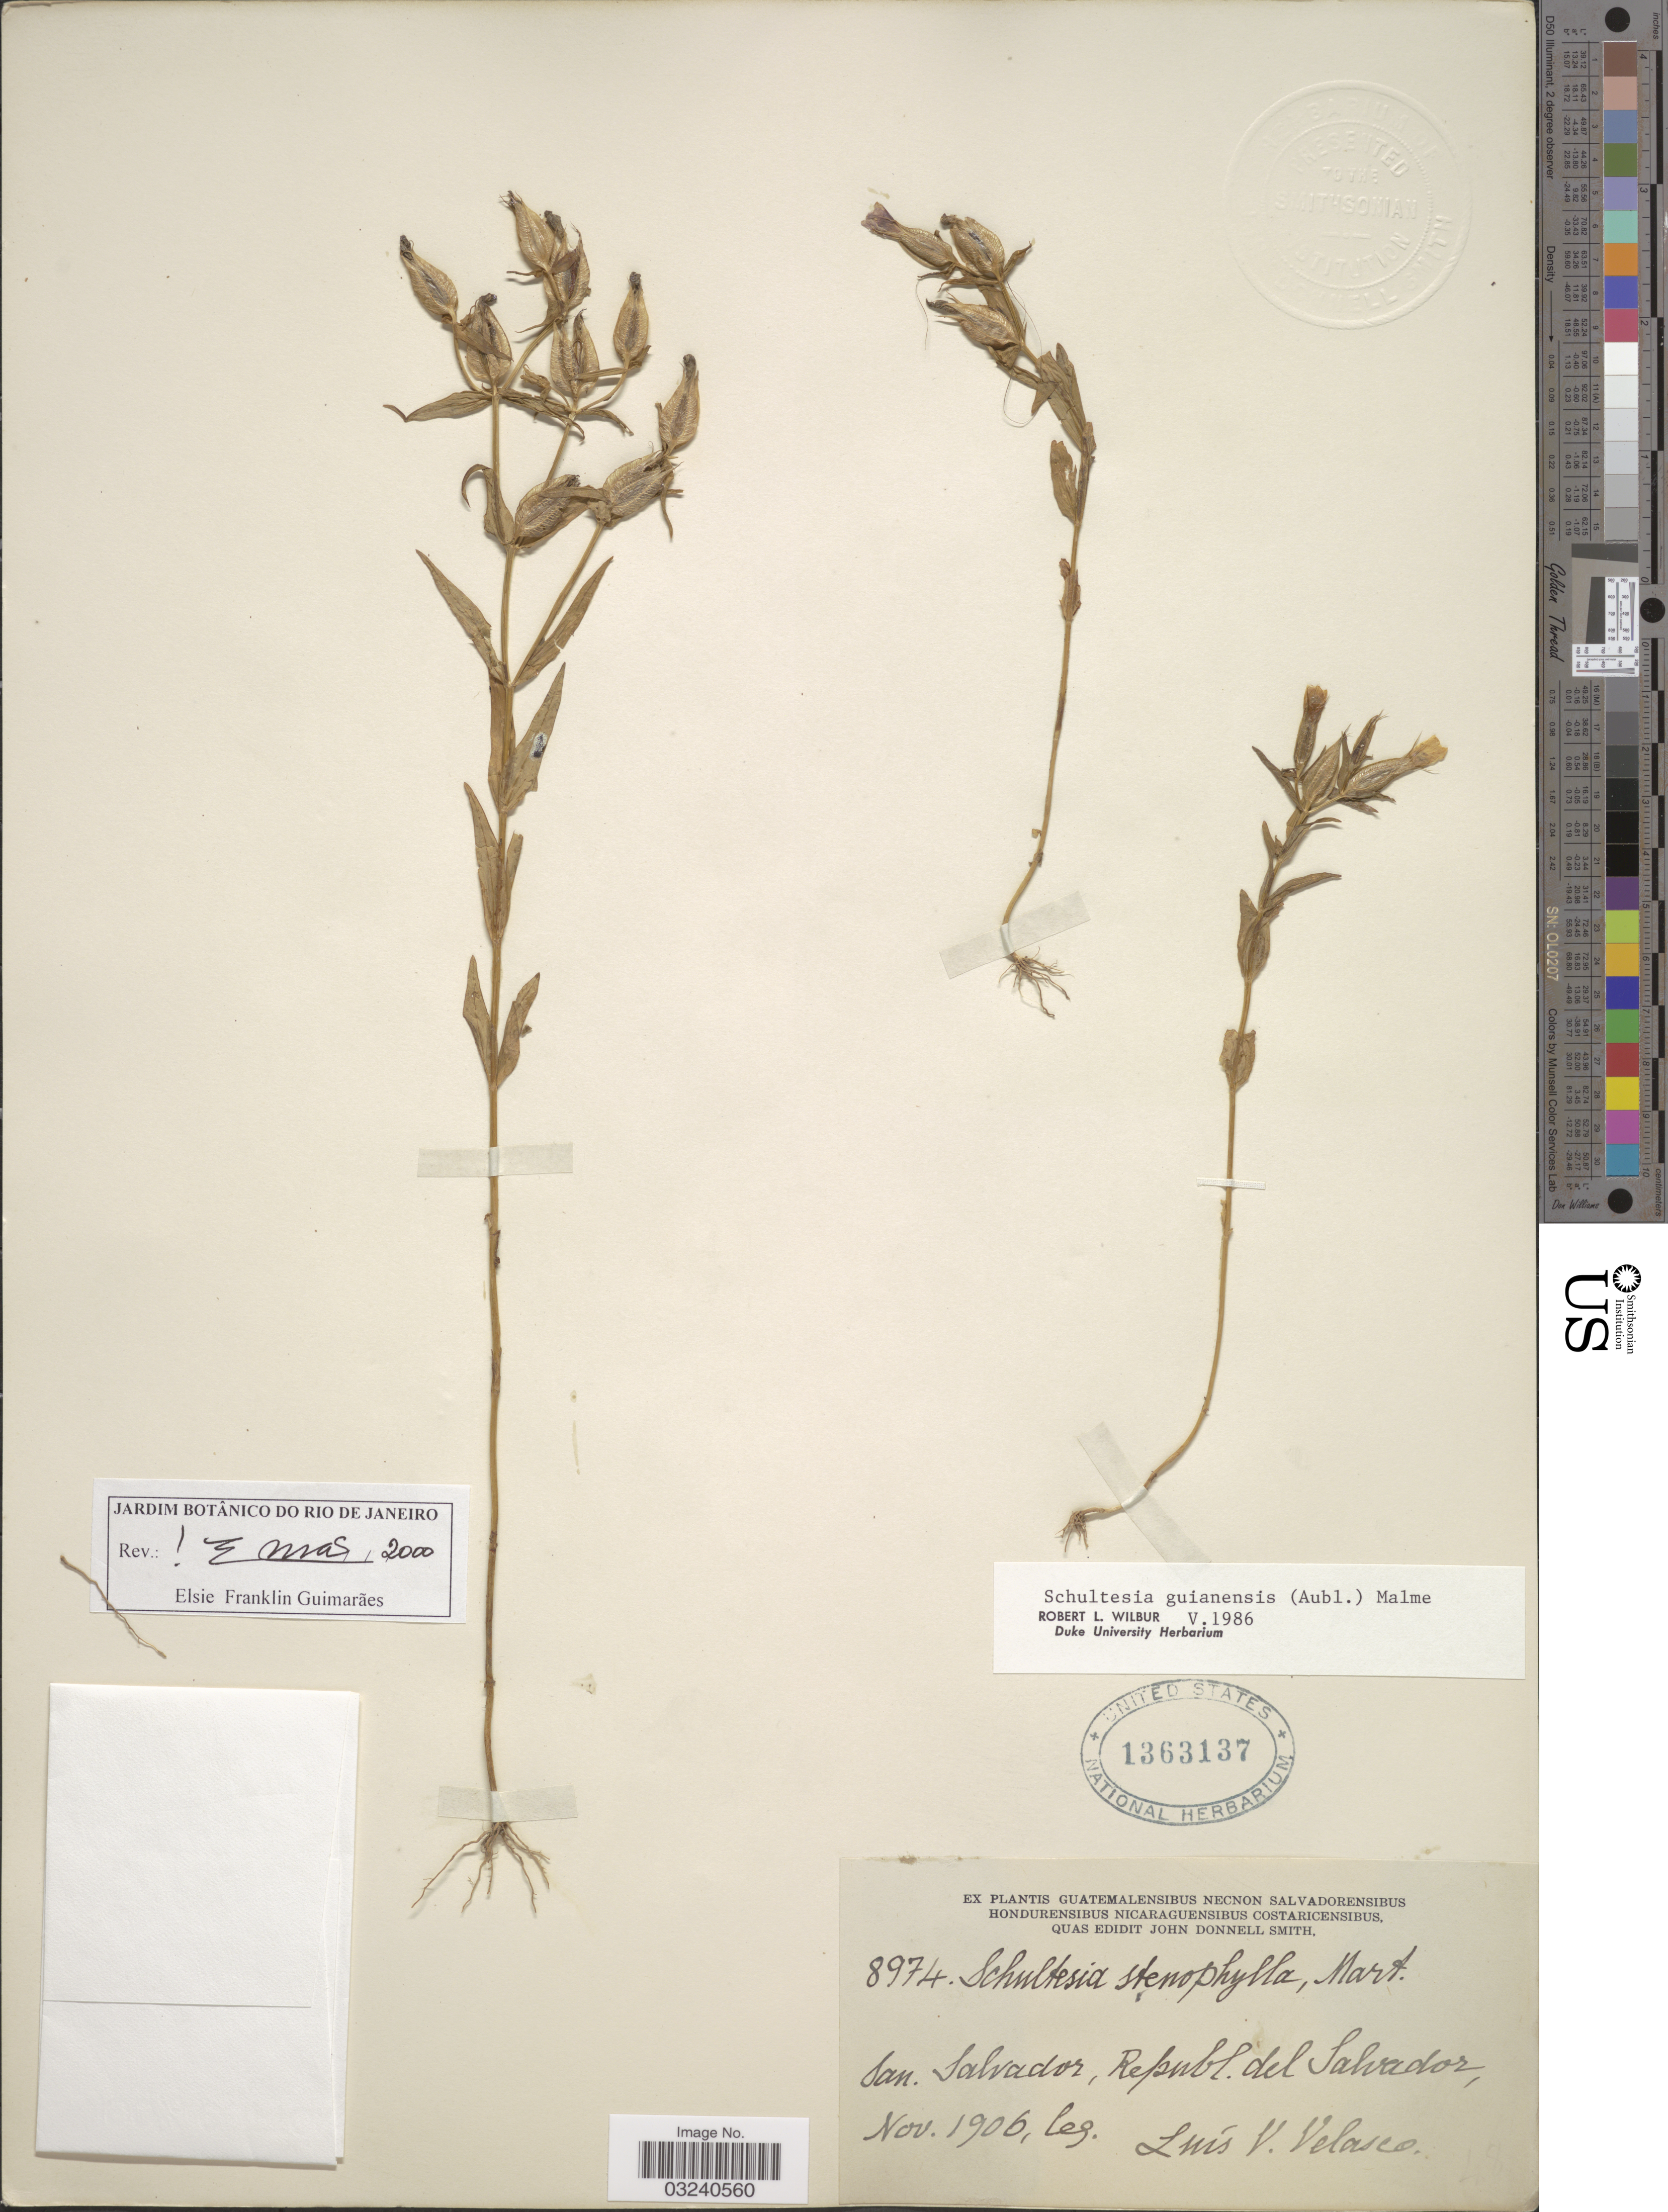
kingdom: Plantae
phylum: Tracheophyta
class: Magnoliopsida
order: Gentianales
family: Gentianaceae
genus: Schultesia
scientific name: Schultesia guianensis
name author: (Aubl.) Malme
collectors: L. Velasco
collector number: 8974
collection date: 1906-11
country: El Salvador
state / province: San Salvador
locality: San Salvador, Republ. del Salvador.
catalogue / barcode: US 1363137